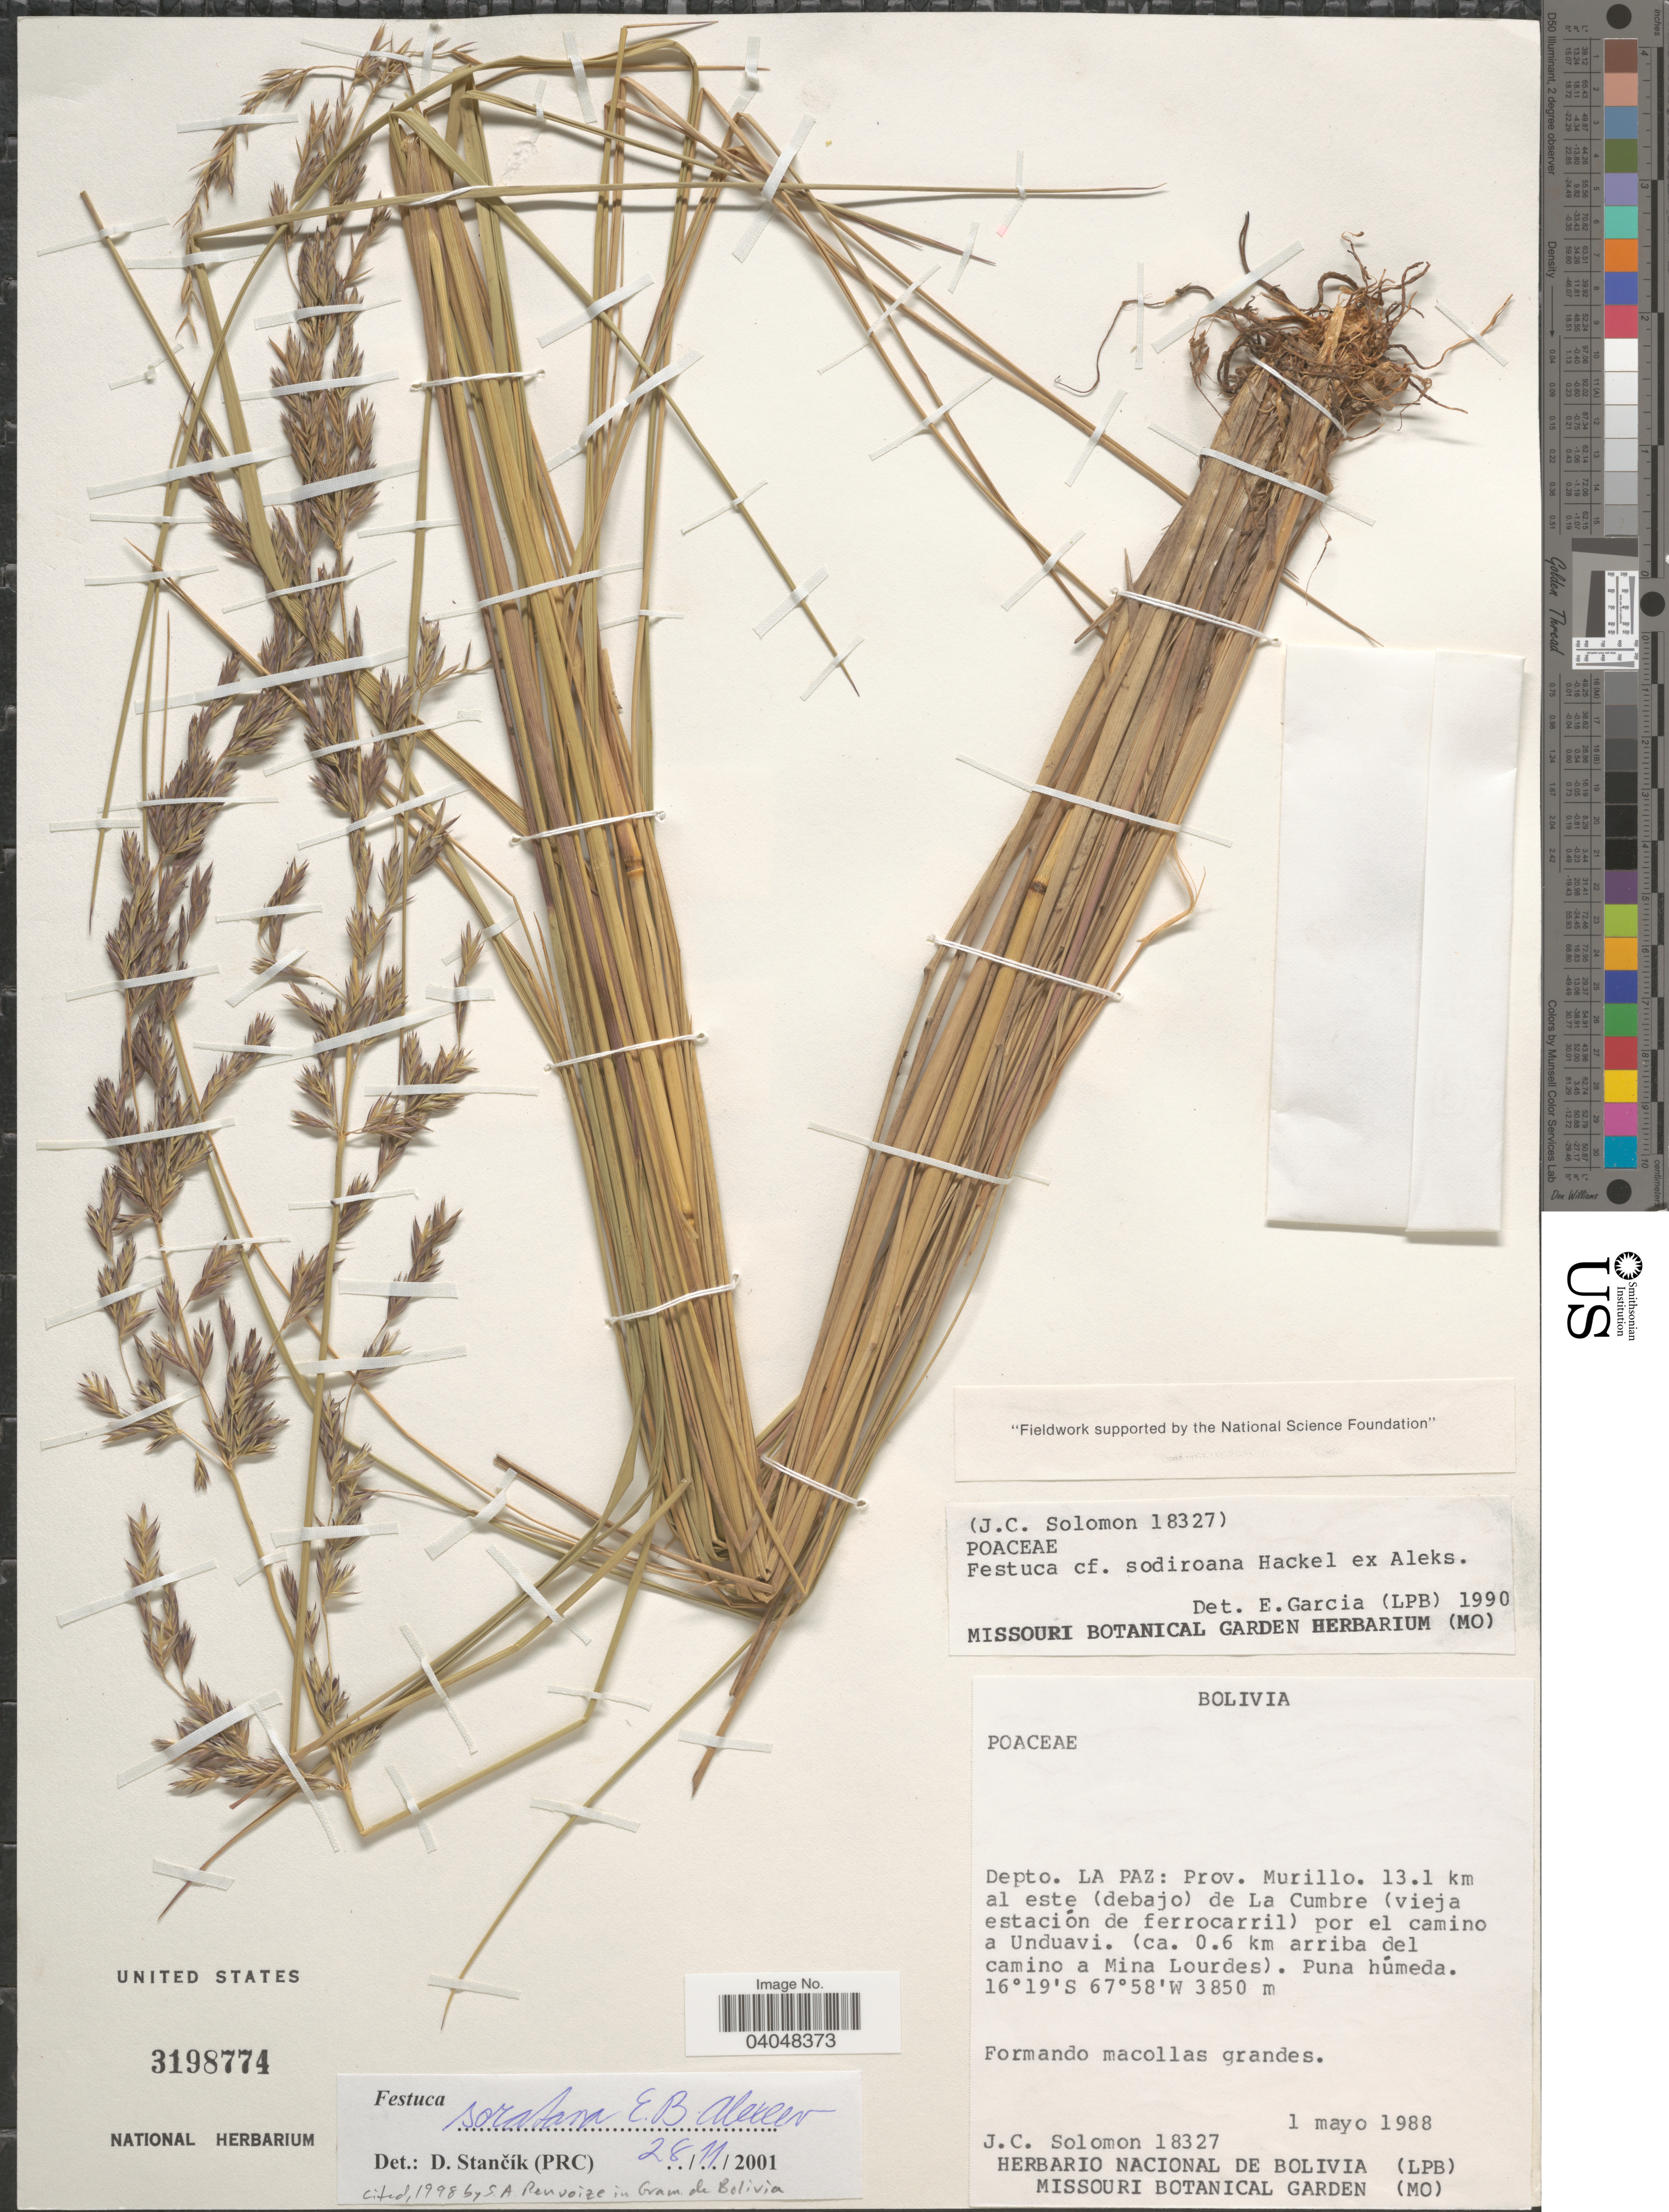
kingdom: Plantae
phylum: Tracheophyta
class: Liliopsida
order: Poales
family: Poaceae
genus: Festuca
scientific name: Festuca soratana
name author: E.B. Alexeev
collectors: J. C. Solomon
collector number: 18327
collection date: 1988-05-01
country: Bolivia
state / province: La Paz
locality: Depto. La Paz: Prov. Murillo. 13.1 km al este (debajo) de La Cumbre (vieja estación de ferrocarril) por el camino a Unduavi. (ca. 0.6 km arriba del camino a Mina Lourdes).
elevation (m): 3850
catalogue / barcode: US 3198774